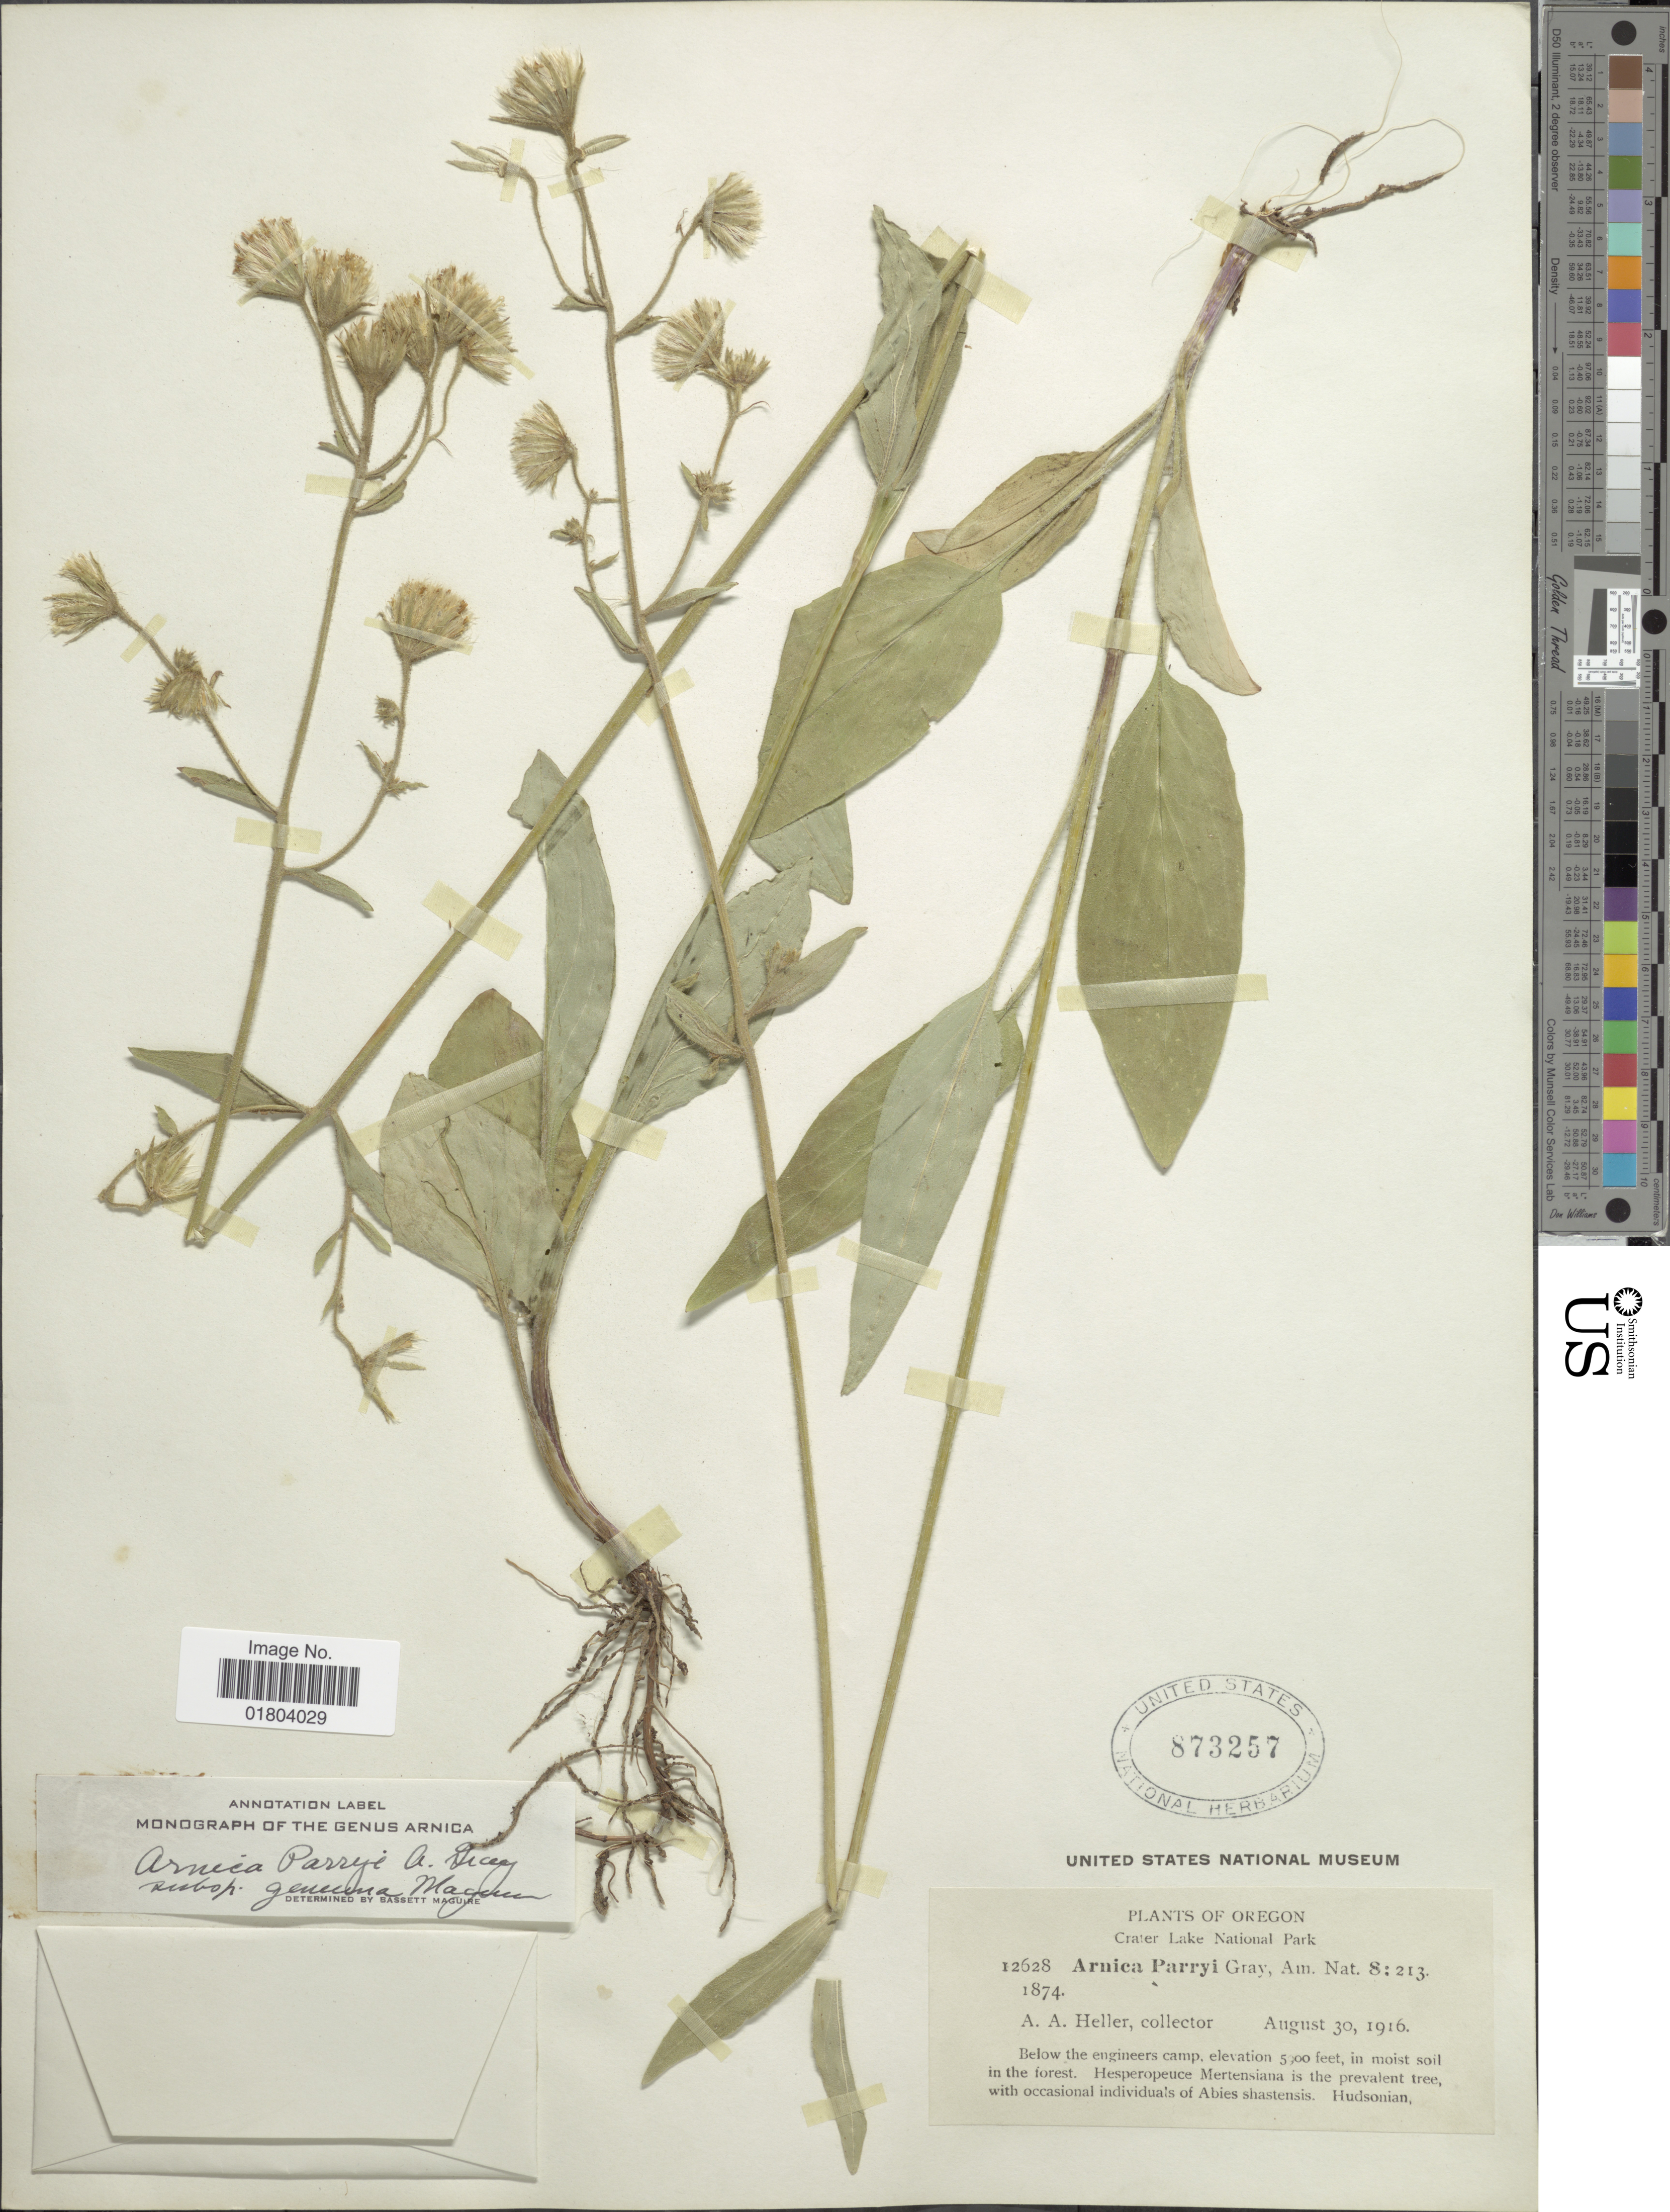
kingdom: Plantae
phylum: Tracheophyta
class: Magnoliopsida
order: Asterales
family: Asteraceae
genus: Arnica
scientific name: Arnica parryi subsp. genuina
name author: Maguire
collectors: A. A. Heller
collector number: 12628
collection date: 1916-08-30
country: United States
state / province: Oregon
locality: Crater Lake National Park, Below the engineers camp, in moist soil in the forest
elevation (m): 1798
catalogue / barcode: US 873257